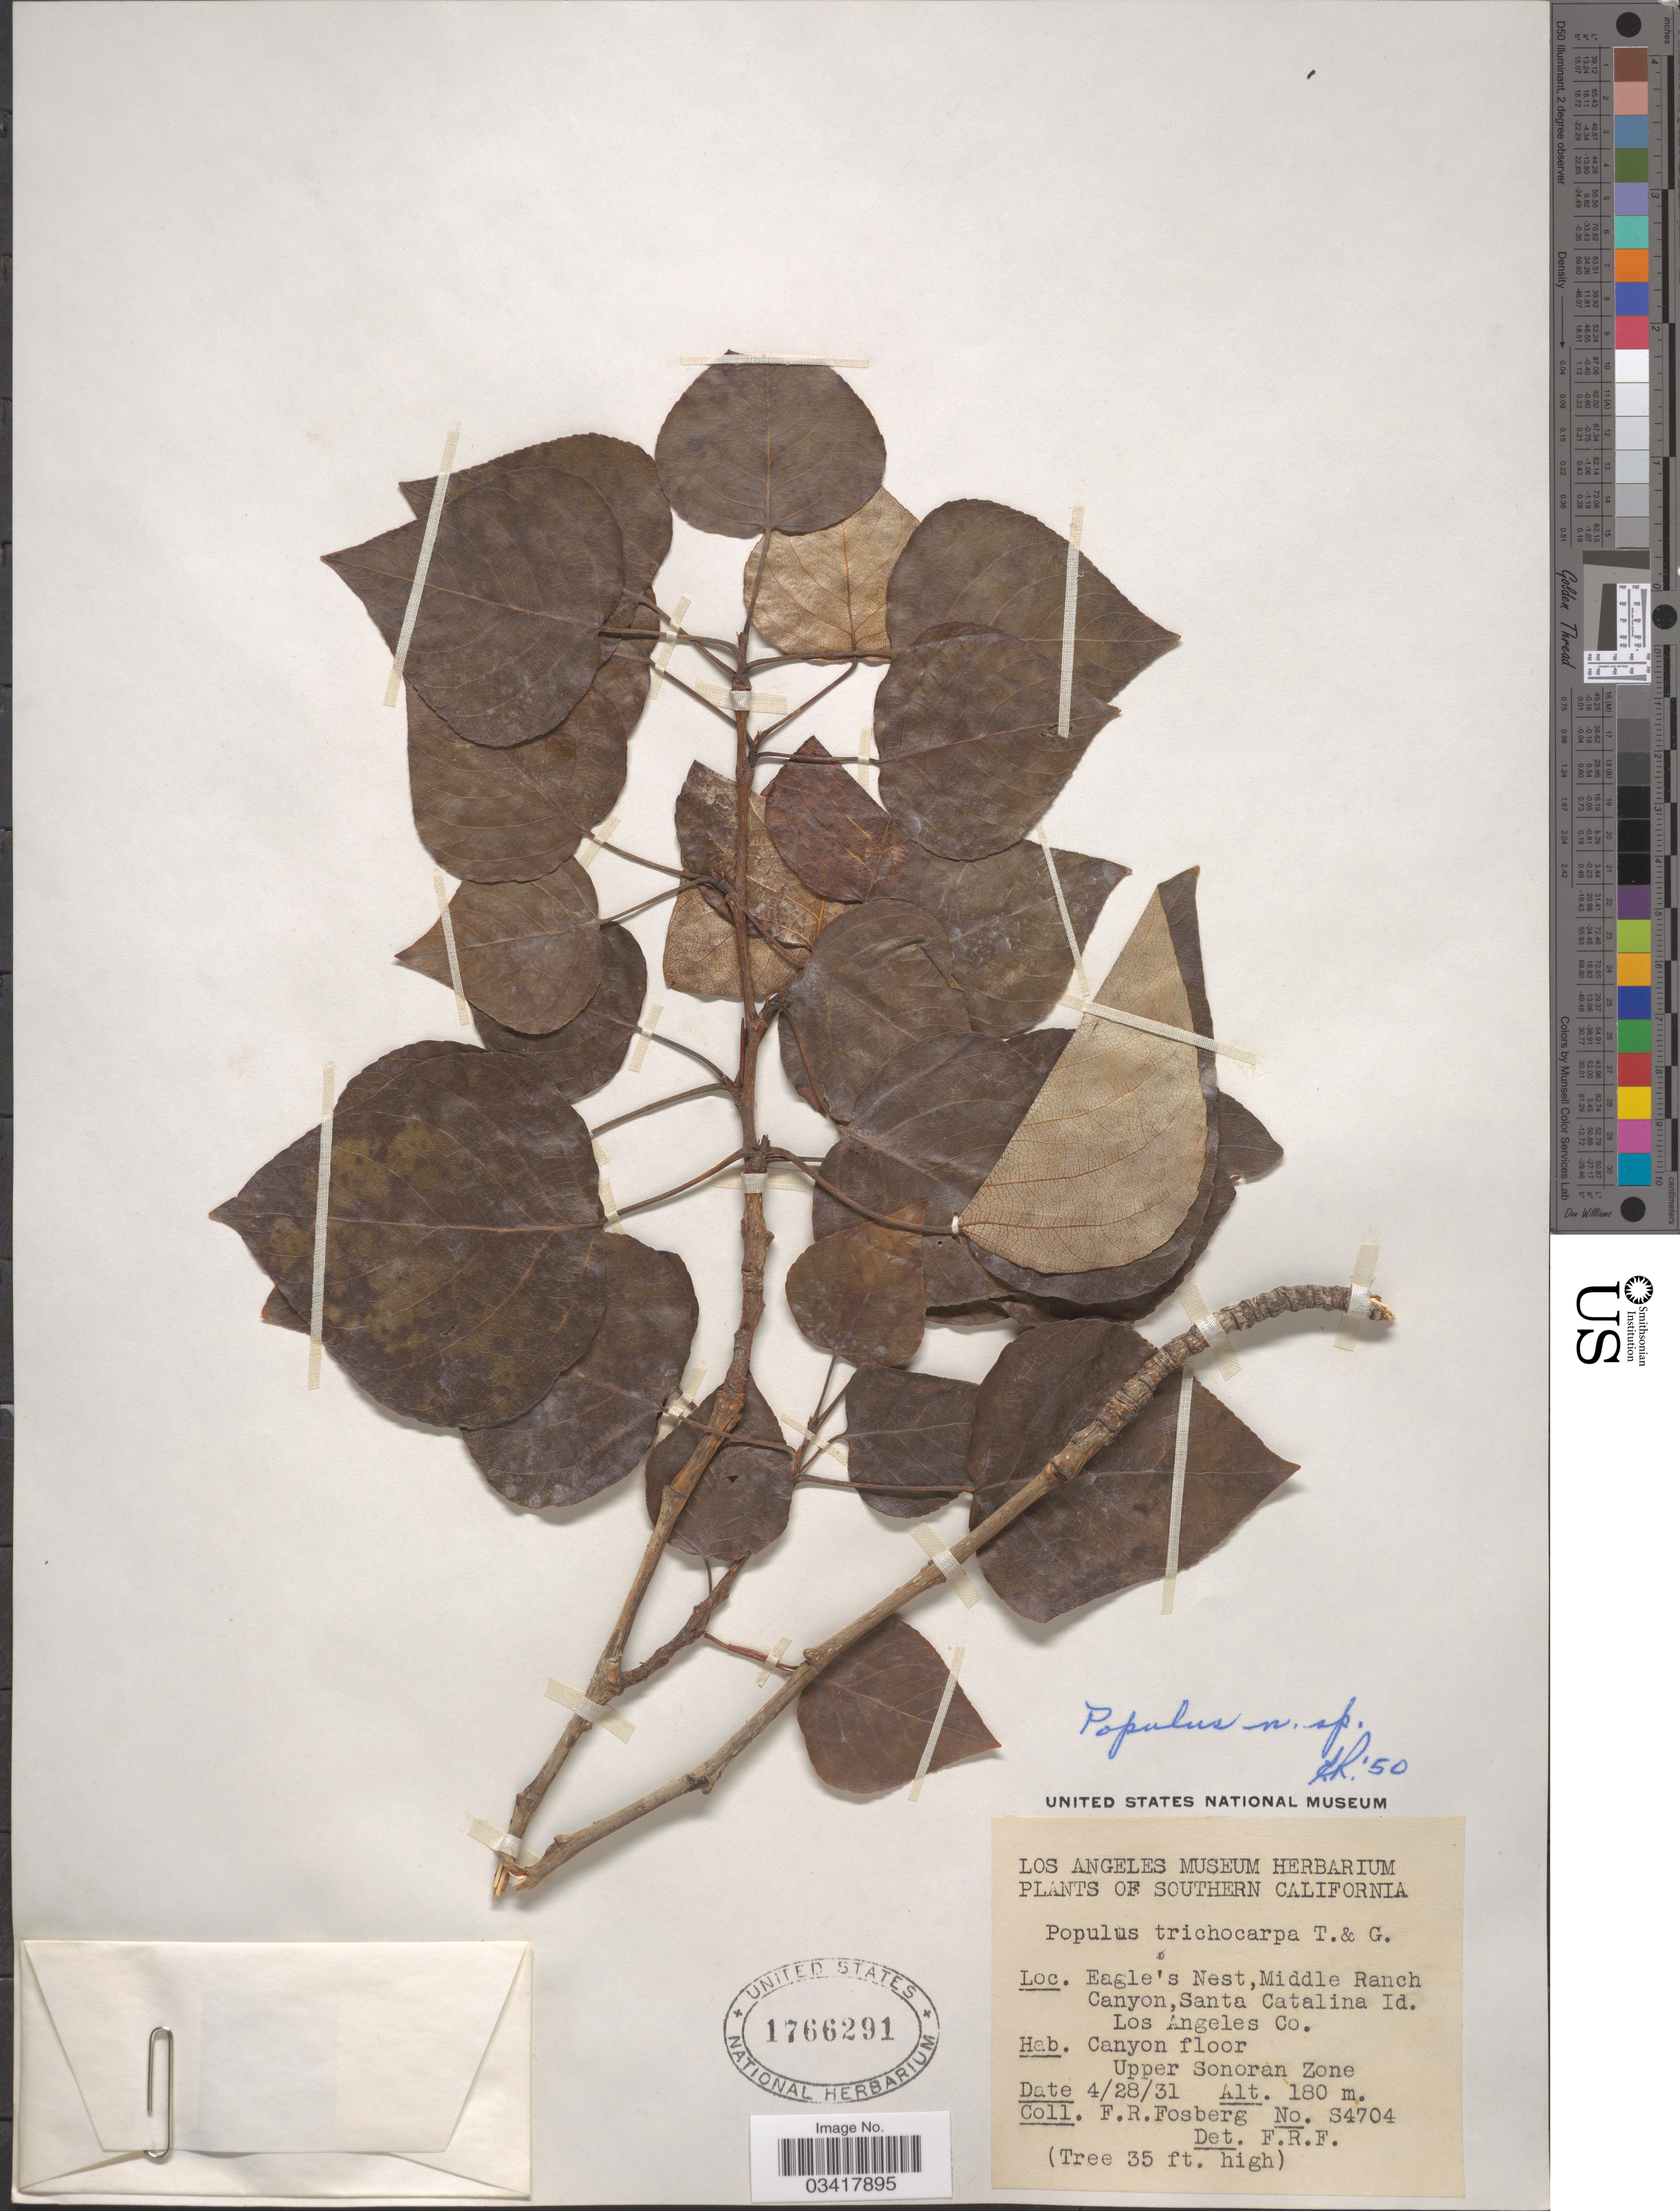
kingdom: Plantae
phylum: Tracheophyta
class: Magnoliopsida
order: Malpighiales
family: Salicaceae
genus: Populus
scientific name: Populus trichocarpa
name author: Torr. & A. Gray ex W. Hook.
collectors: F. R. Fosberg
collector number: S4704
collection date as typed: Transcribed d/m/y: 28/4/31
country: United States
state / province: California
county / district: Los Angeles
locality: Southern California. Eagle's Nest, Middle Ranch Canyon, Santa Catalina Id. Los Angeles Co. Upper Sonoran Zone.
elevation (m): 180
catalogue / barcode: US 1766291